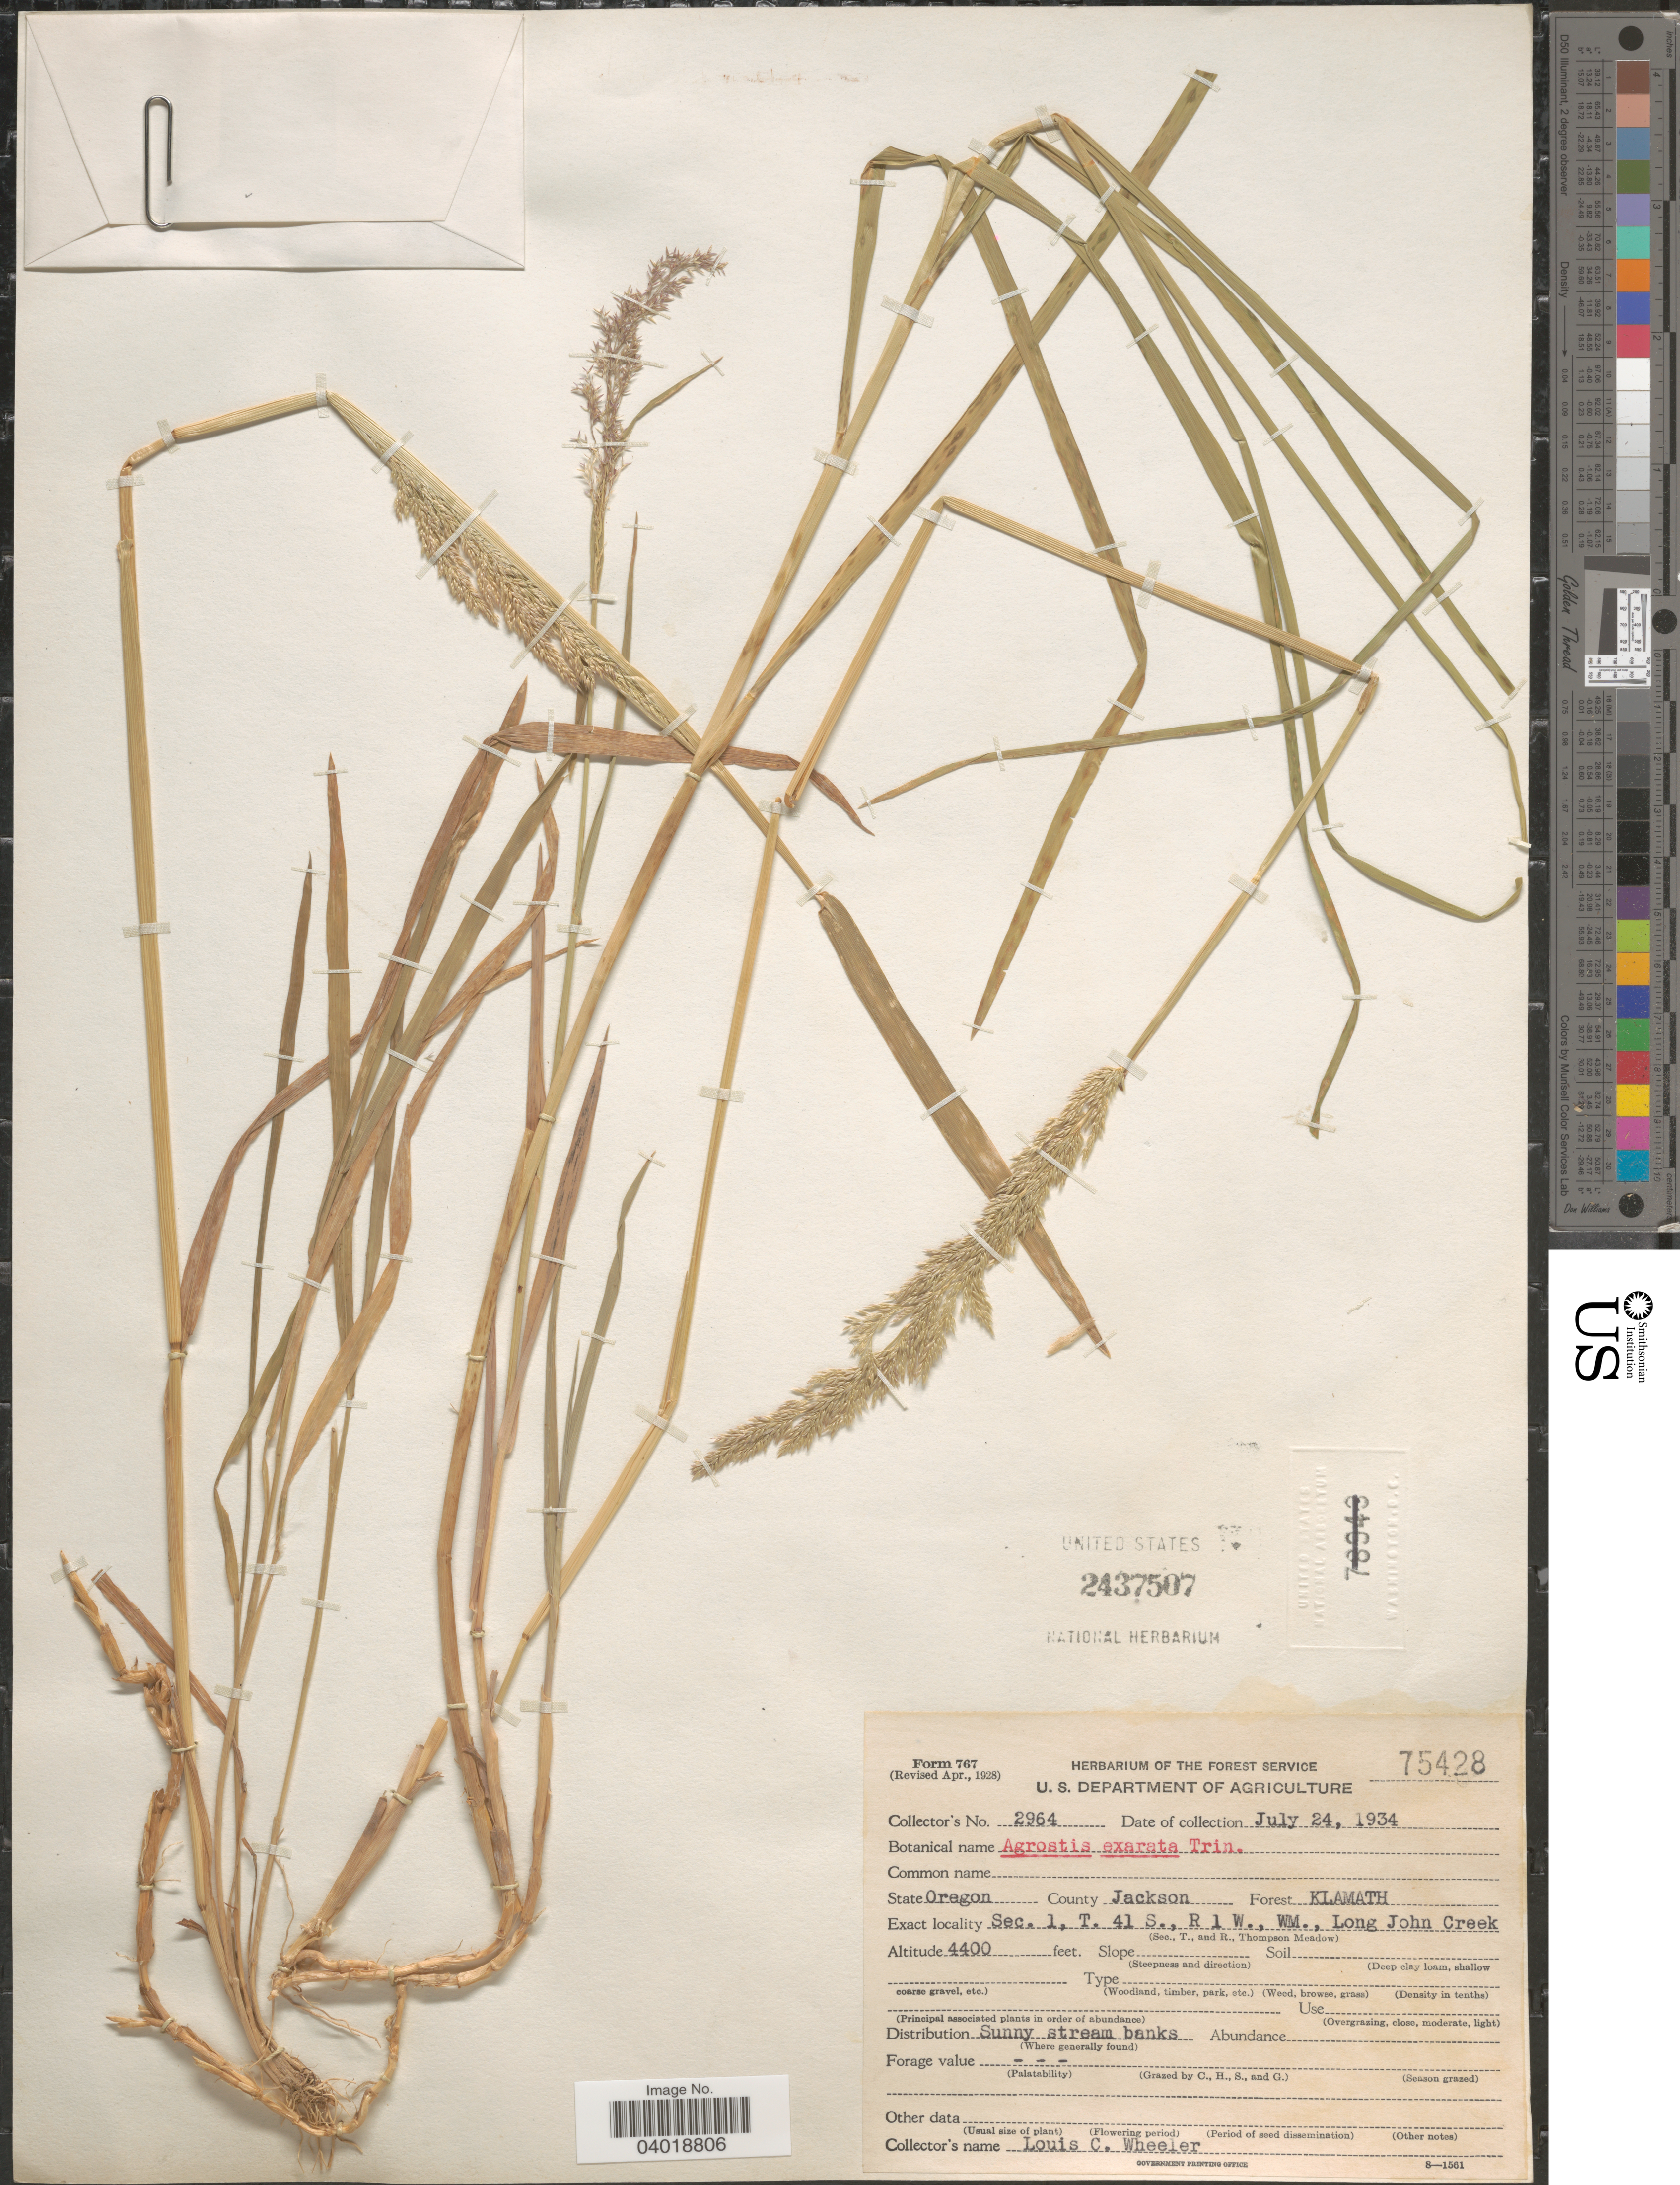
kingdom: Plantae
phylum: Tracheophyta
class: Liliopsida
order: Poales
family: Poaceae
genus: Agrostis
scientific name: Agrostis exarata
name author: Trin.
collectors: L. C. Wheeler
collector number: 2964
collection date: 1934-07-24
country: United States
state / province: Oregon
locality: County Jackson. Forest Klamath. Sec. 1, T. 41 S., R 1 W., WM., Long John Creek.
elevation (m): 1341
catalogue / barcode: US 2437507